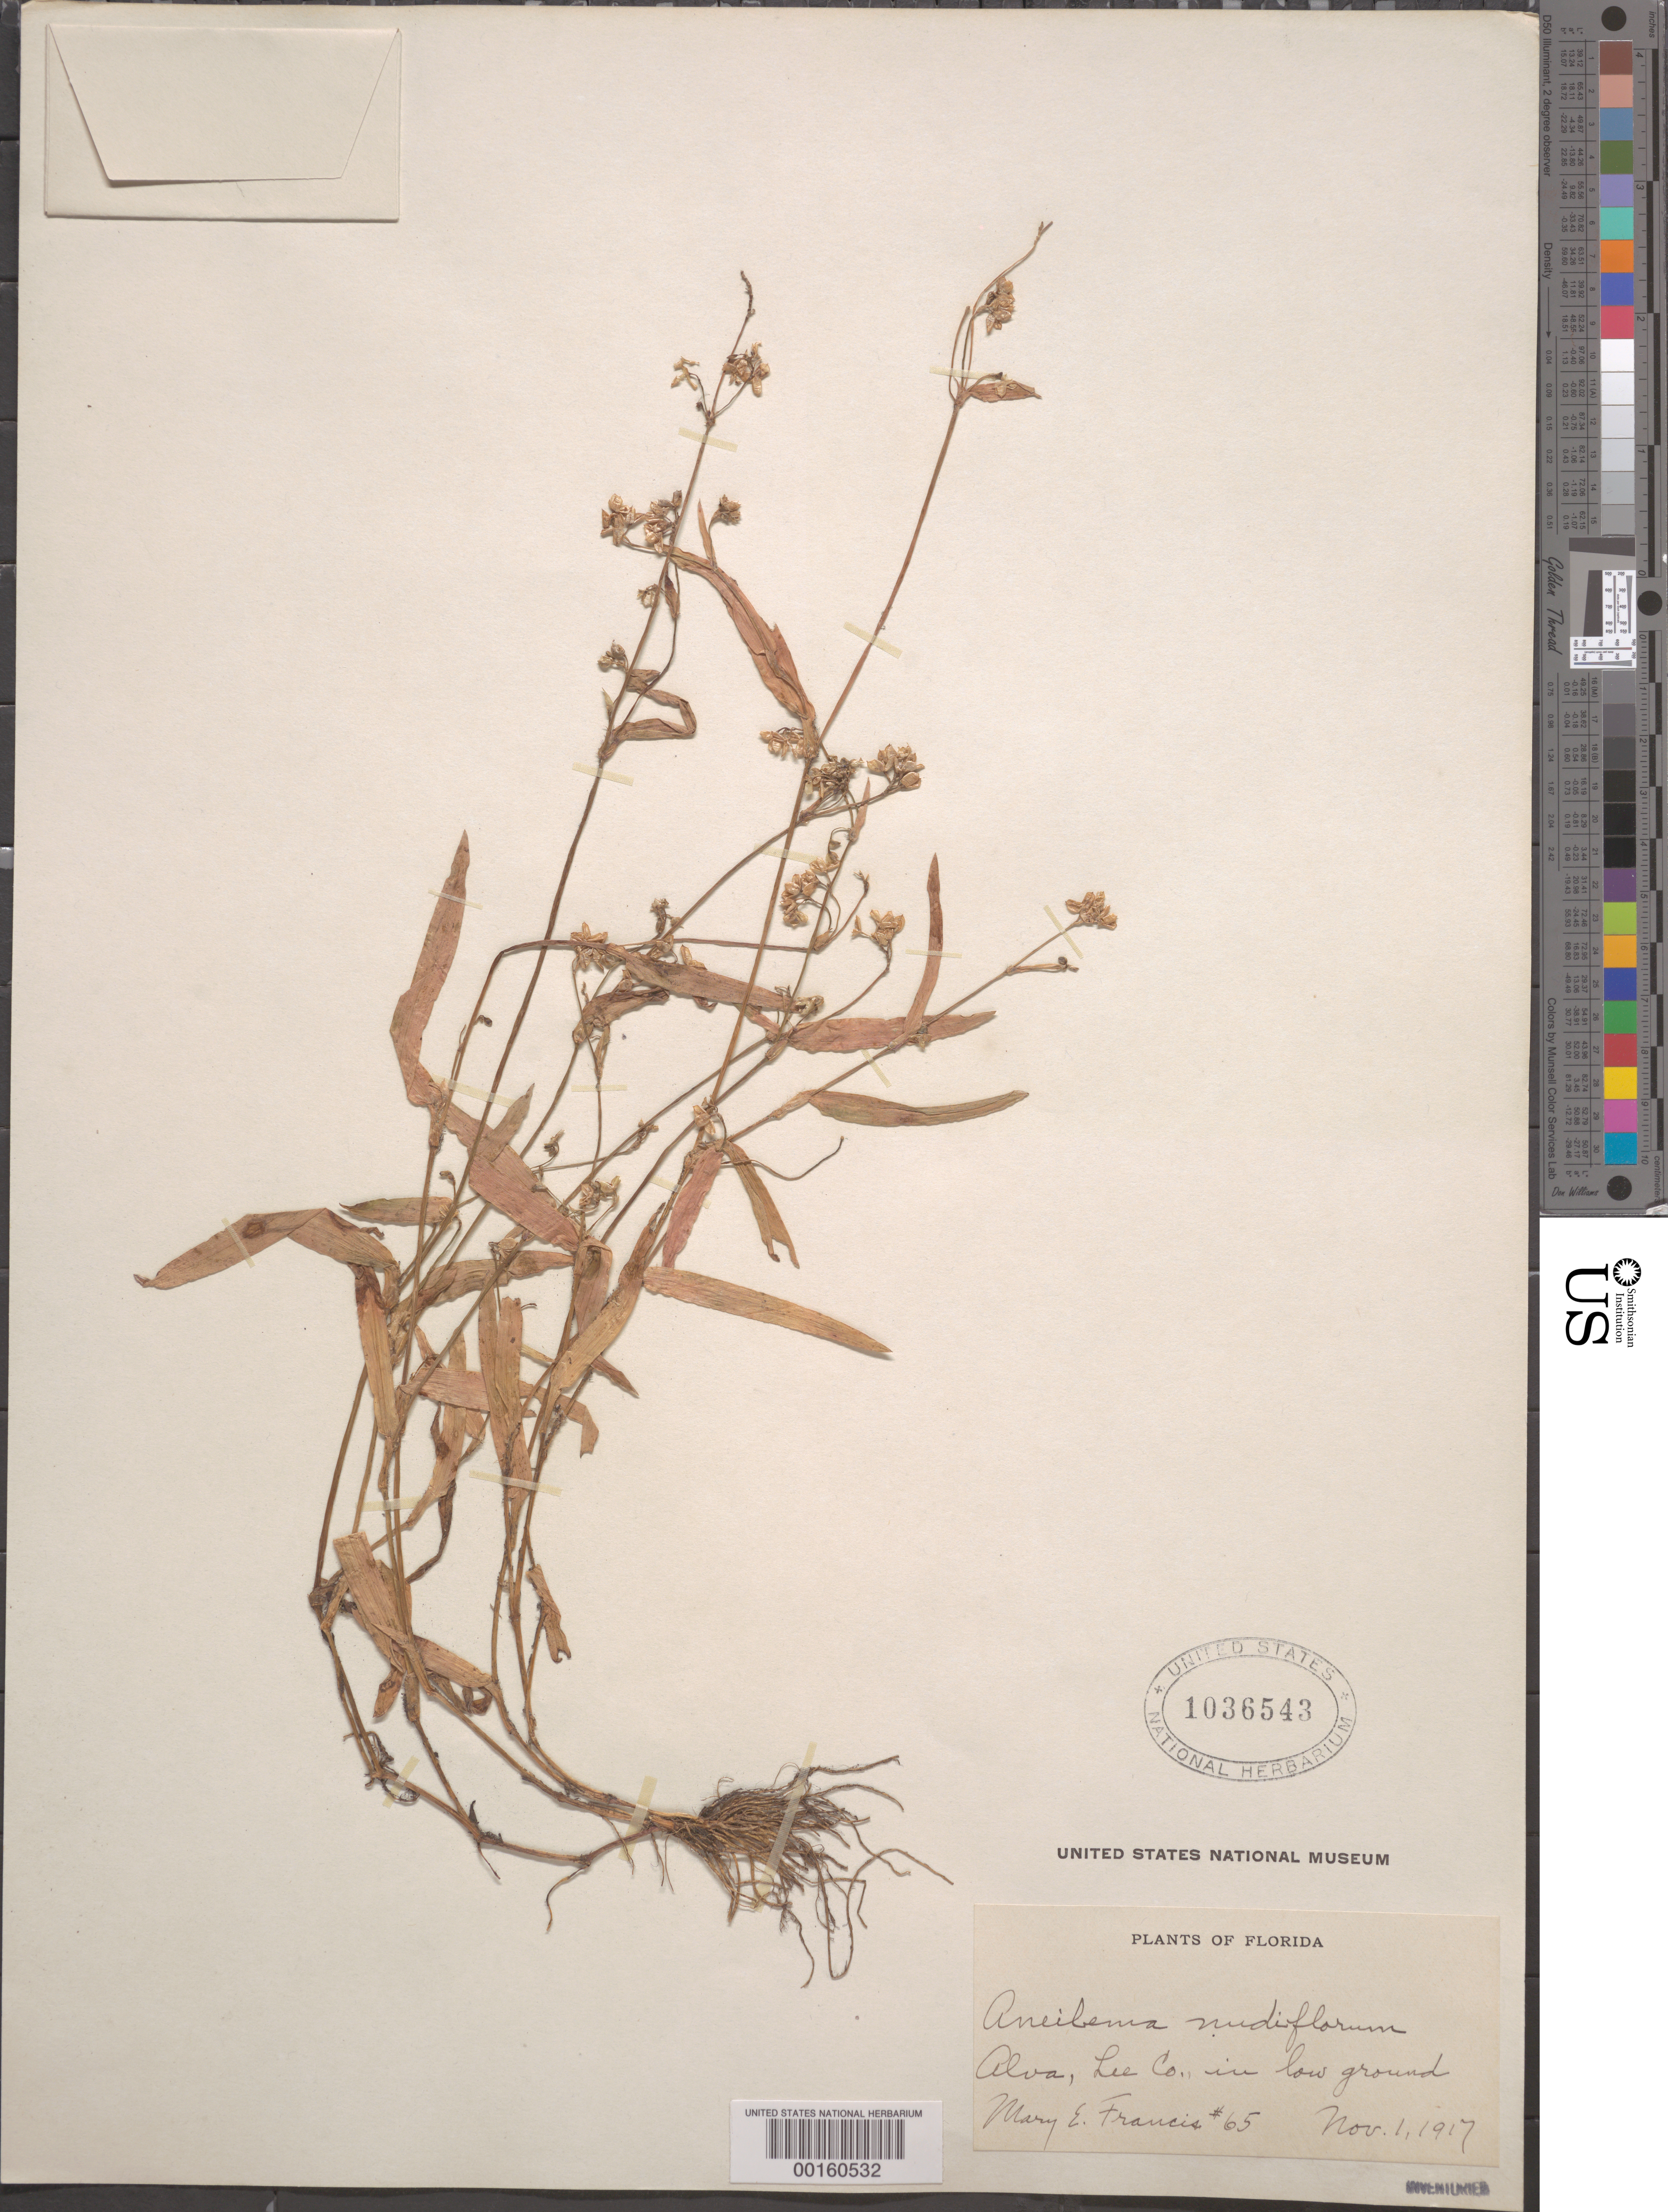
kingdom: Plantae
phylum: Tracheophyta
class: Liliopsida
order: Commelinales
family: Commelinaceae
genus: Murdannia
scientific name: Murdannia nudiflora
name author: (L.) Brenan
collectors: M. Francis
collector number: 65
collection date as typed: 01 Nov 1917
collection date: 1917-11-01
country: United States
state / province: Florida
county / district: Lee County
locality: Alva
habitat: Low land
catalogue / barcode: US 1036543